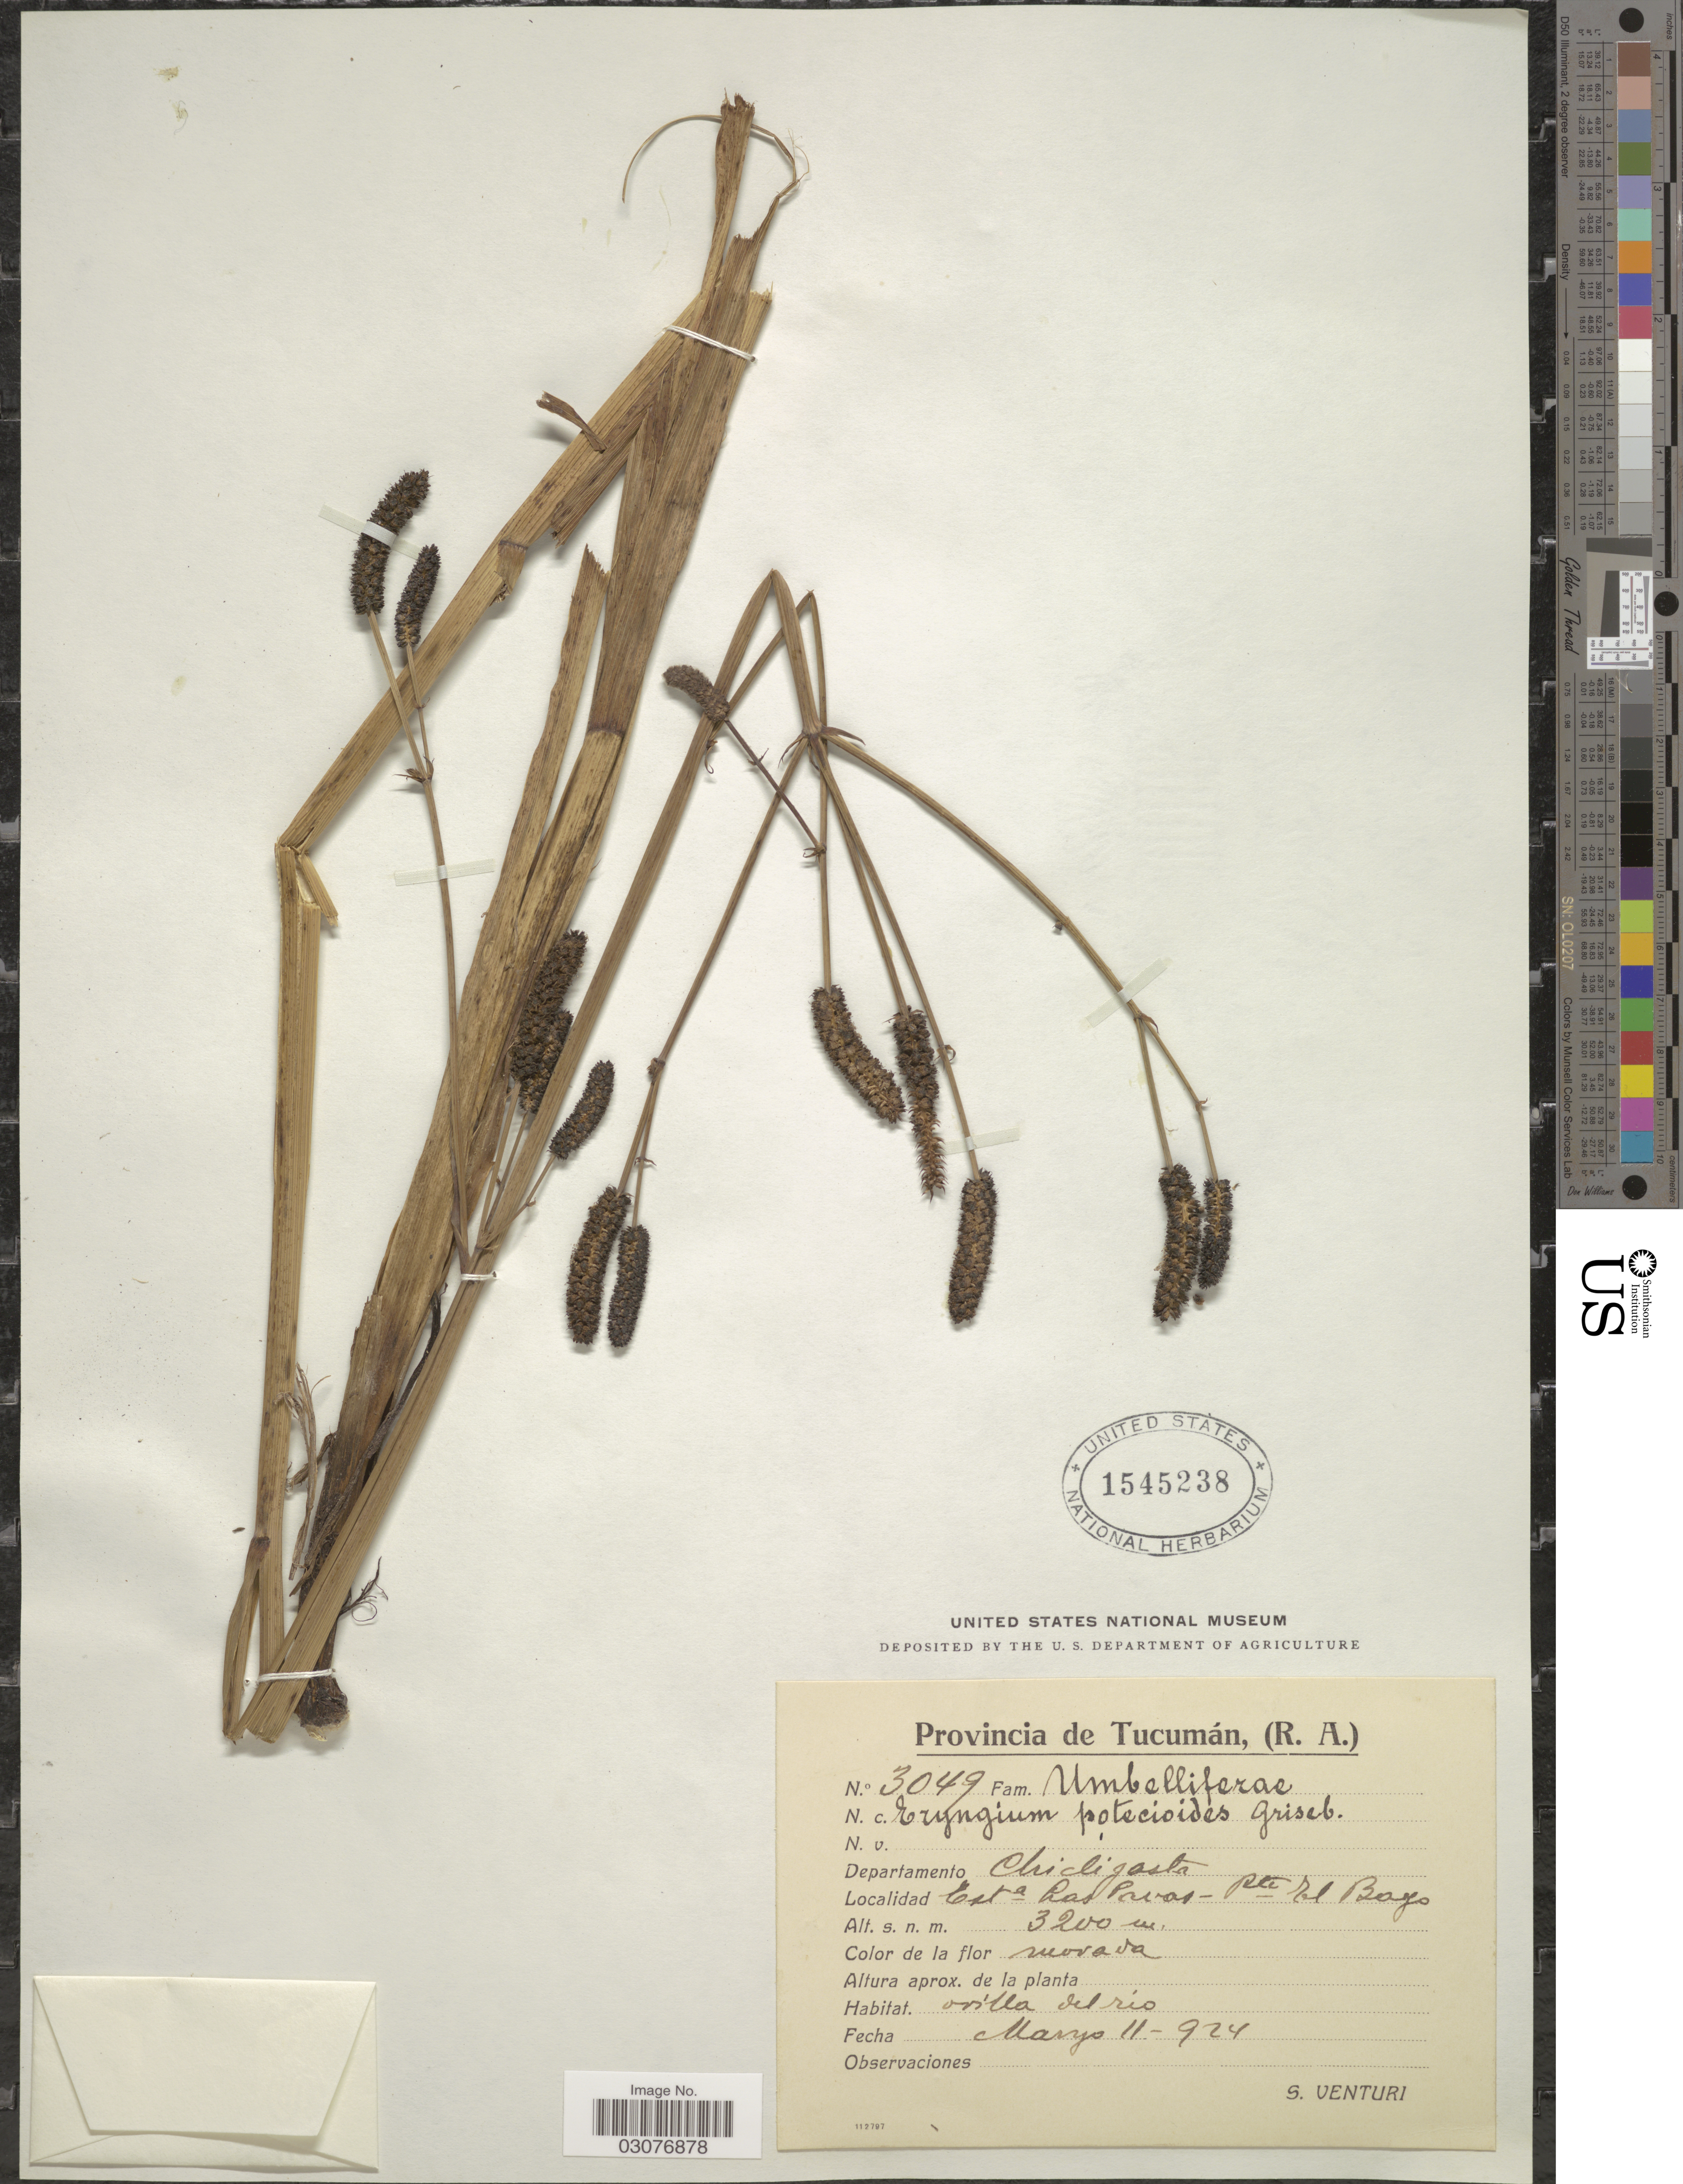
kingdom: Plantae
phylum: Tracheophyta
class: Magnoliopsida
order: Apiales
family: Apiaceae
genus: Eryngium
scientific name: Eryngium poterioides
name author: Griseb.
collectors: S. Venturi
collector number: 3049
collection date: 1924-03-11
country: Argentina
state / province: Tucuman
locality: Departamento Chicligasta. Esta Las Pavas - Pte El Bajo.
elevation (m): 3200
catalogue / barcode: US 1545238